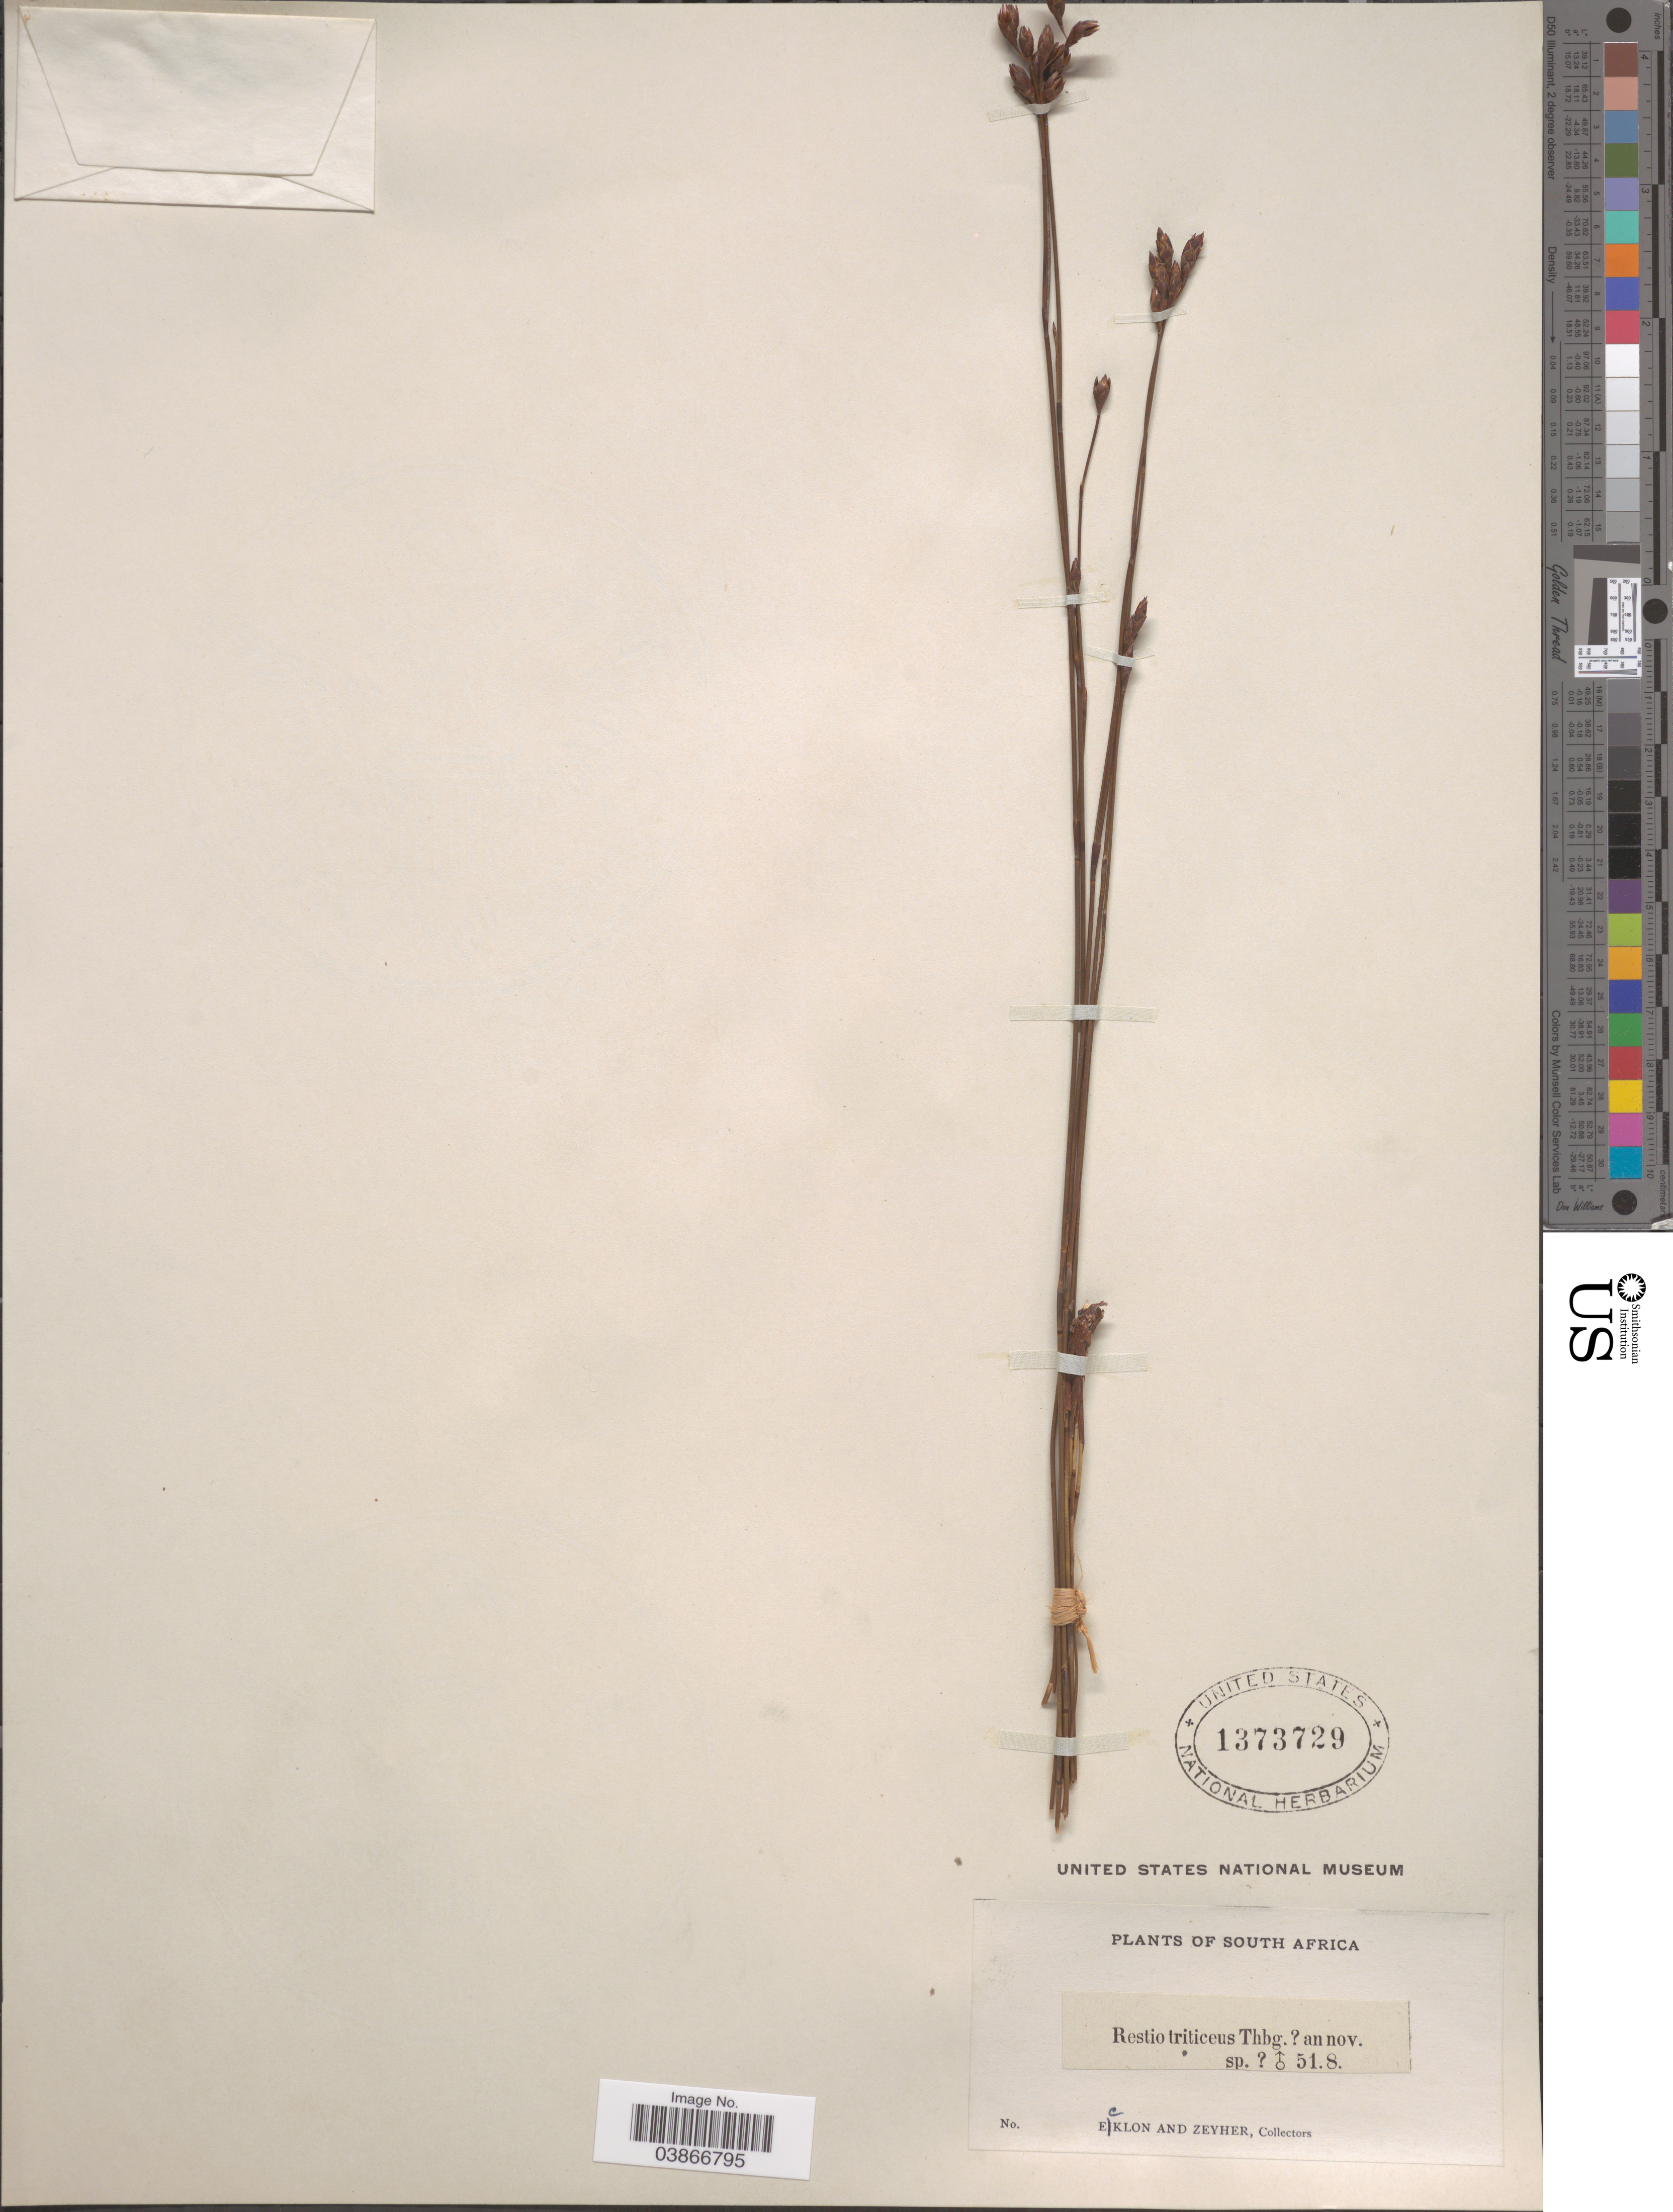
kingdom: Plantae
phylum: Tracheophyta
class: Liliopsida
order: Poales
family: Restionaceae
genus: Restio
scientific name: Restio triticeus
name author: Rottb.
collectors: -. Ecklon & -. Zeyher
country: South Africa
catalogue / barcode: US 1373729